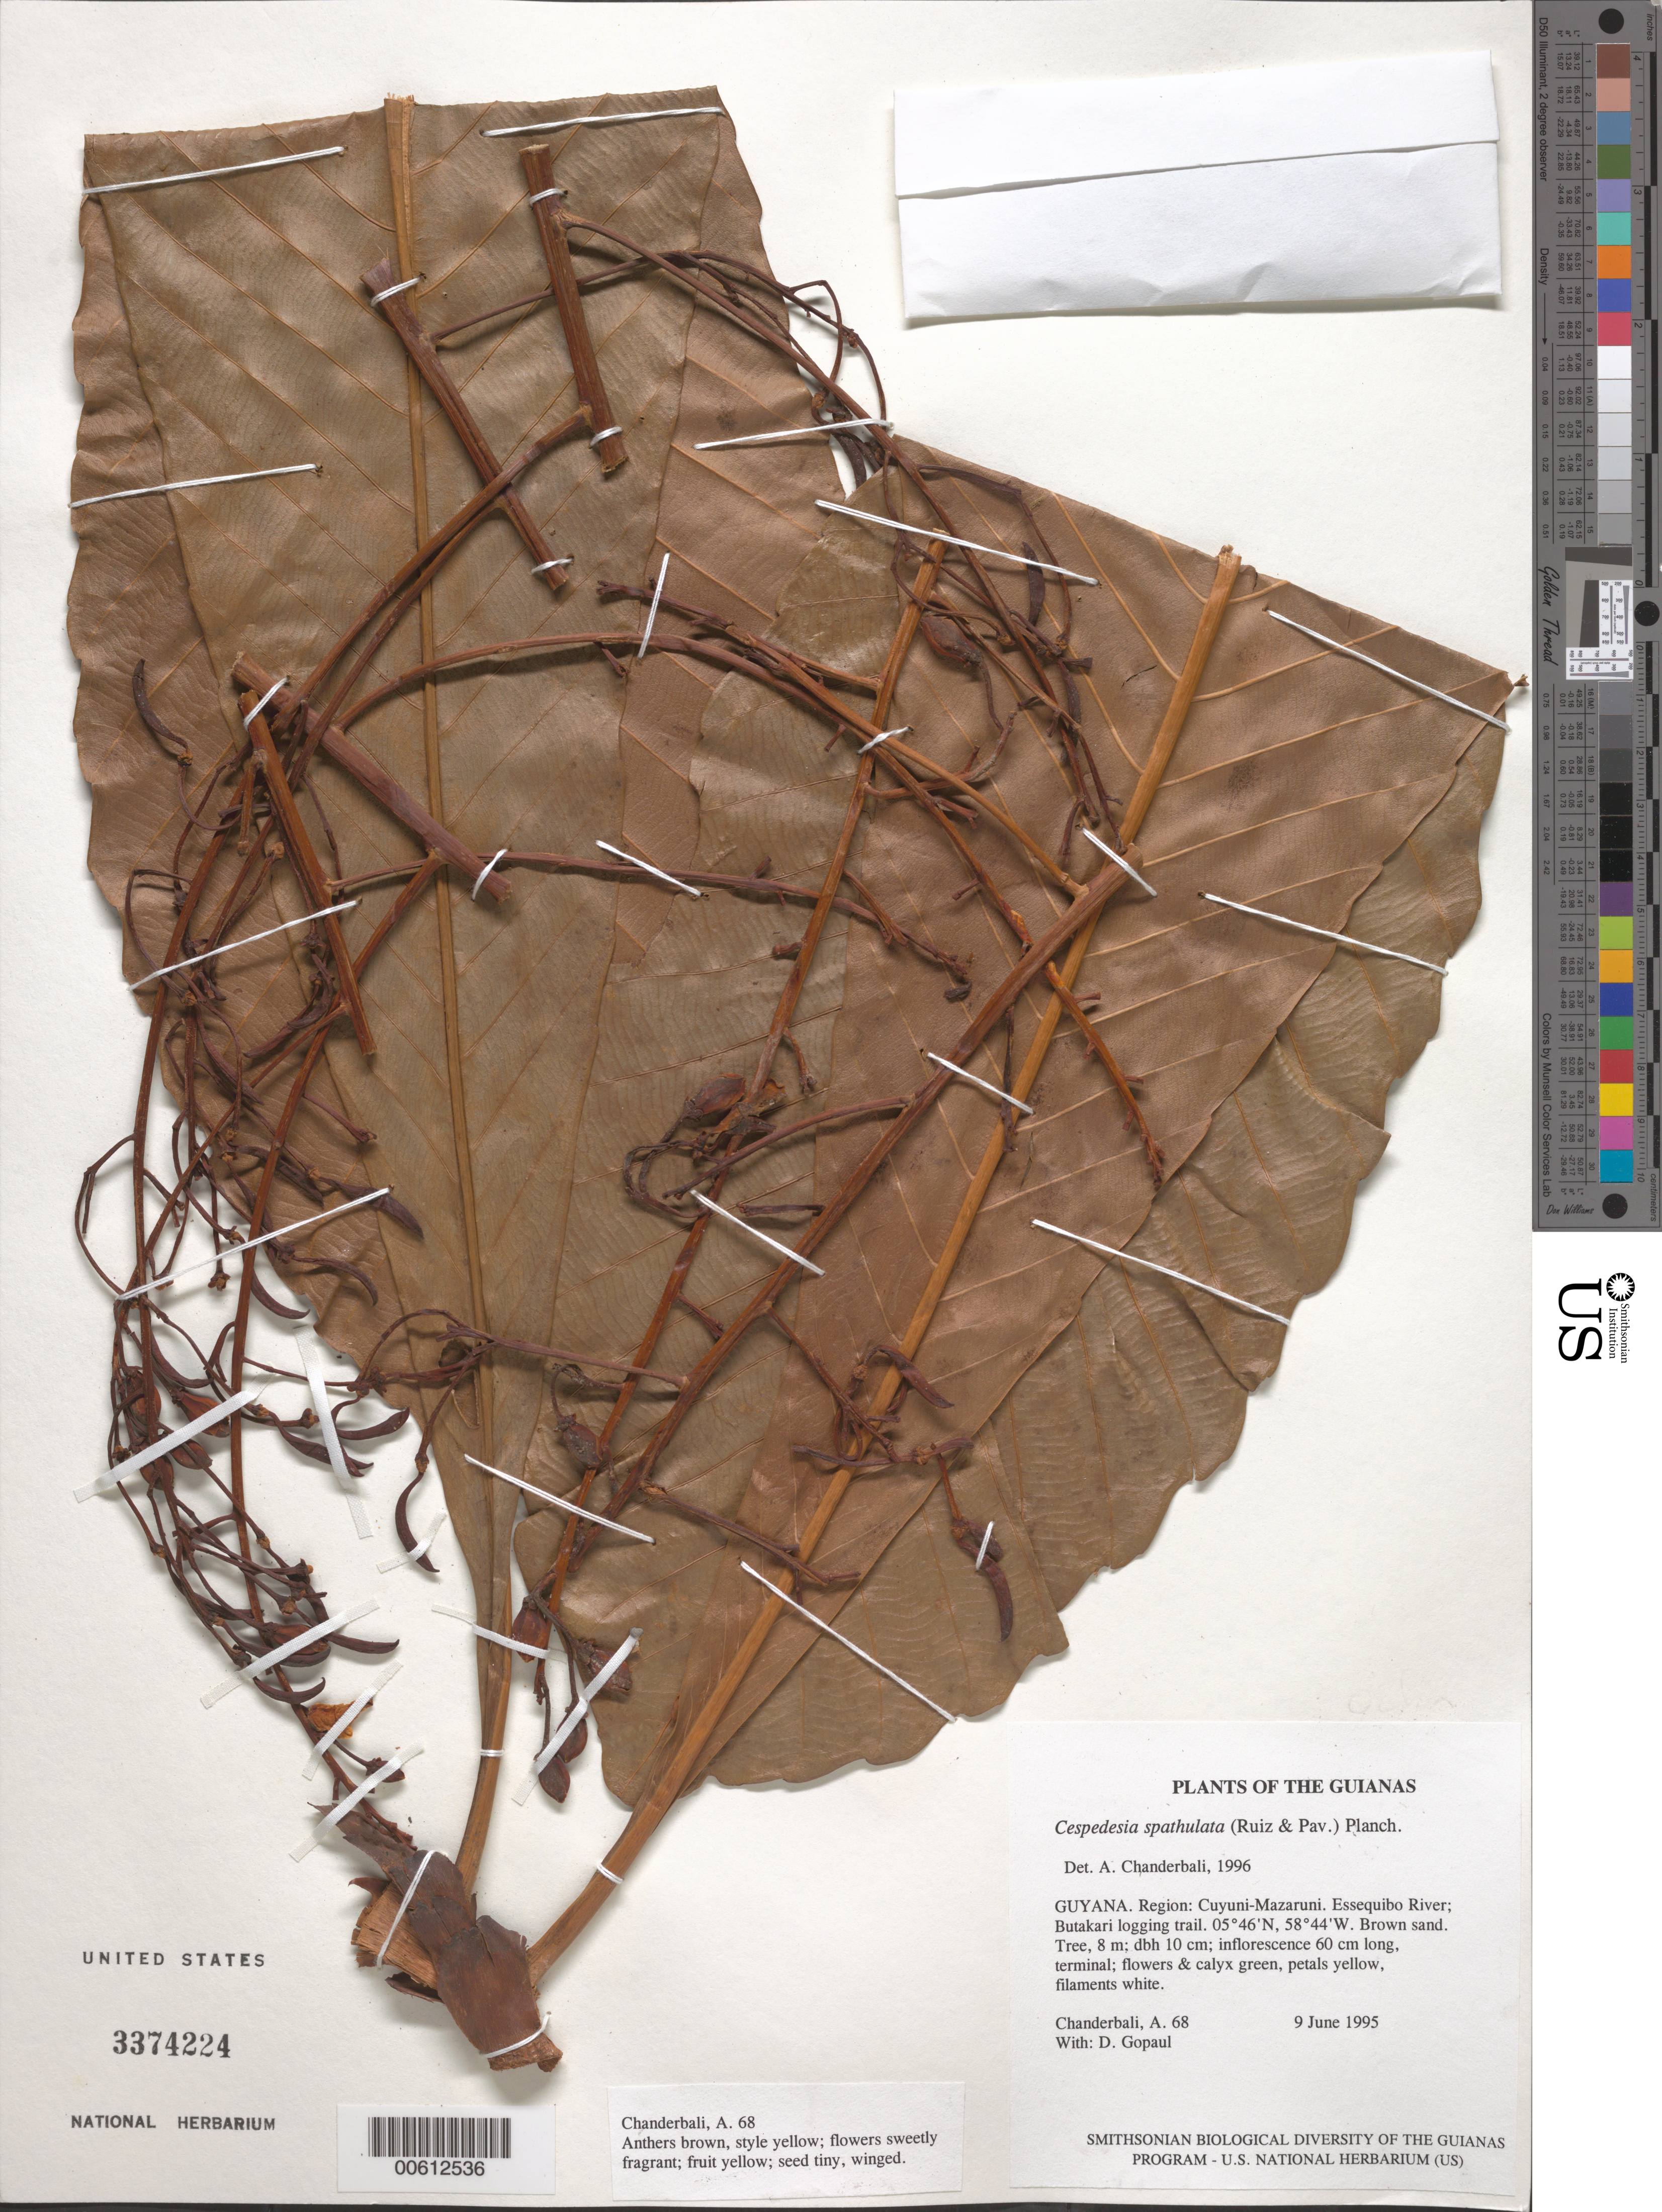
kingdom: Plantae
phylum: Tracheophyta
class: Magnoliopsida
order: Malpighiales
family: Ochnaceae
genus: Cespedesia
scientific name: Cespedesia spathulata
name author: (Ruiz & Pav.) Planch.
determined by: Chanderbali, Andre Shashi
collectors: A. S. Chanderbali & D. Gopaul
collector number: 0068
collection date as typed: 9 June 1995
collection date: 1995-06-09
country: Guyana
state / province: Cuyuni-Mazaruni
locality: Essequibo River; Butakari logging trail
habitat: Brown sand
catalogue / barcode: US 3374224